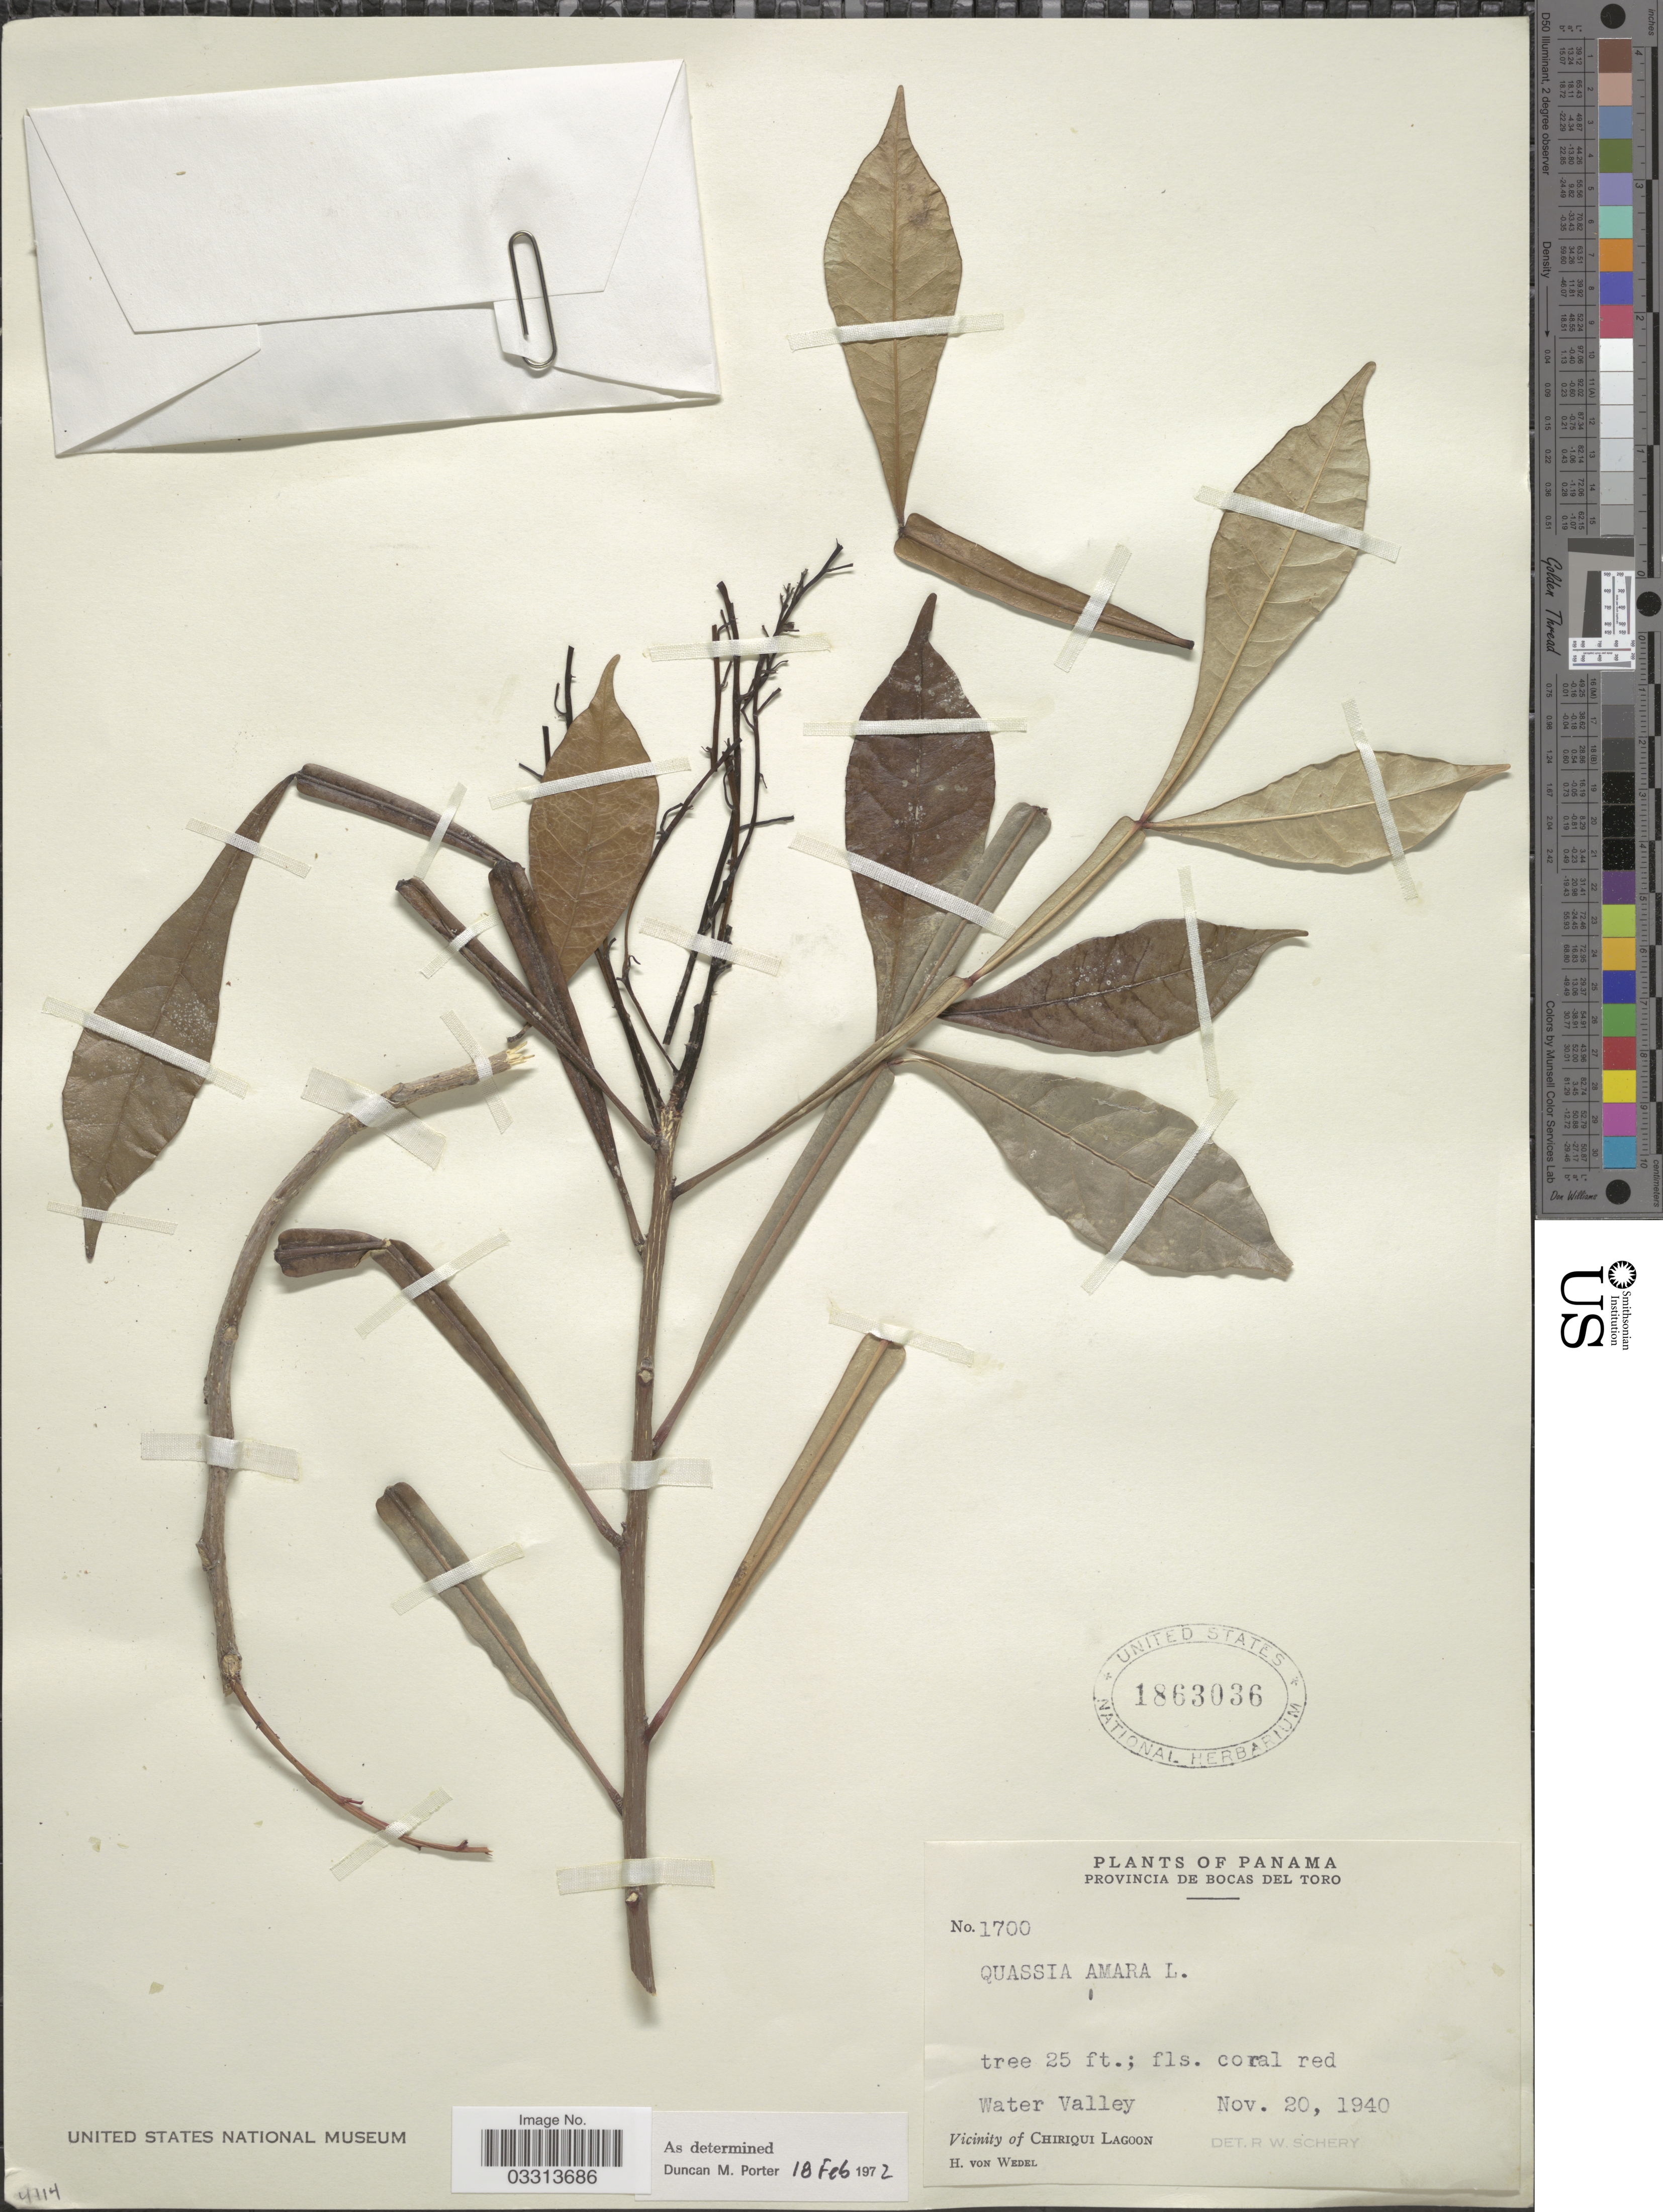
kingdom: Plantae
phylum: Tracheophyta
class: Magnoliopsida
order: Sapindales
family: Simaroubaceae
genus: Quassia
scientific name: Quassia amara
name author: L.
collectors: H. von Wedel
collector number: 1700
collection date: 1940-11-20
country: Panama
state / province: Bocas del Toro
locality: Water Valley, Vicinity of Chiriqui Lagoon.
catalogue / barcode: US 1863036